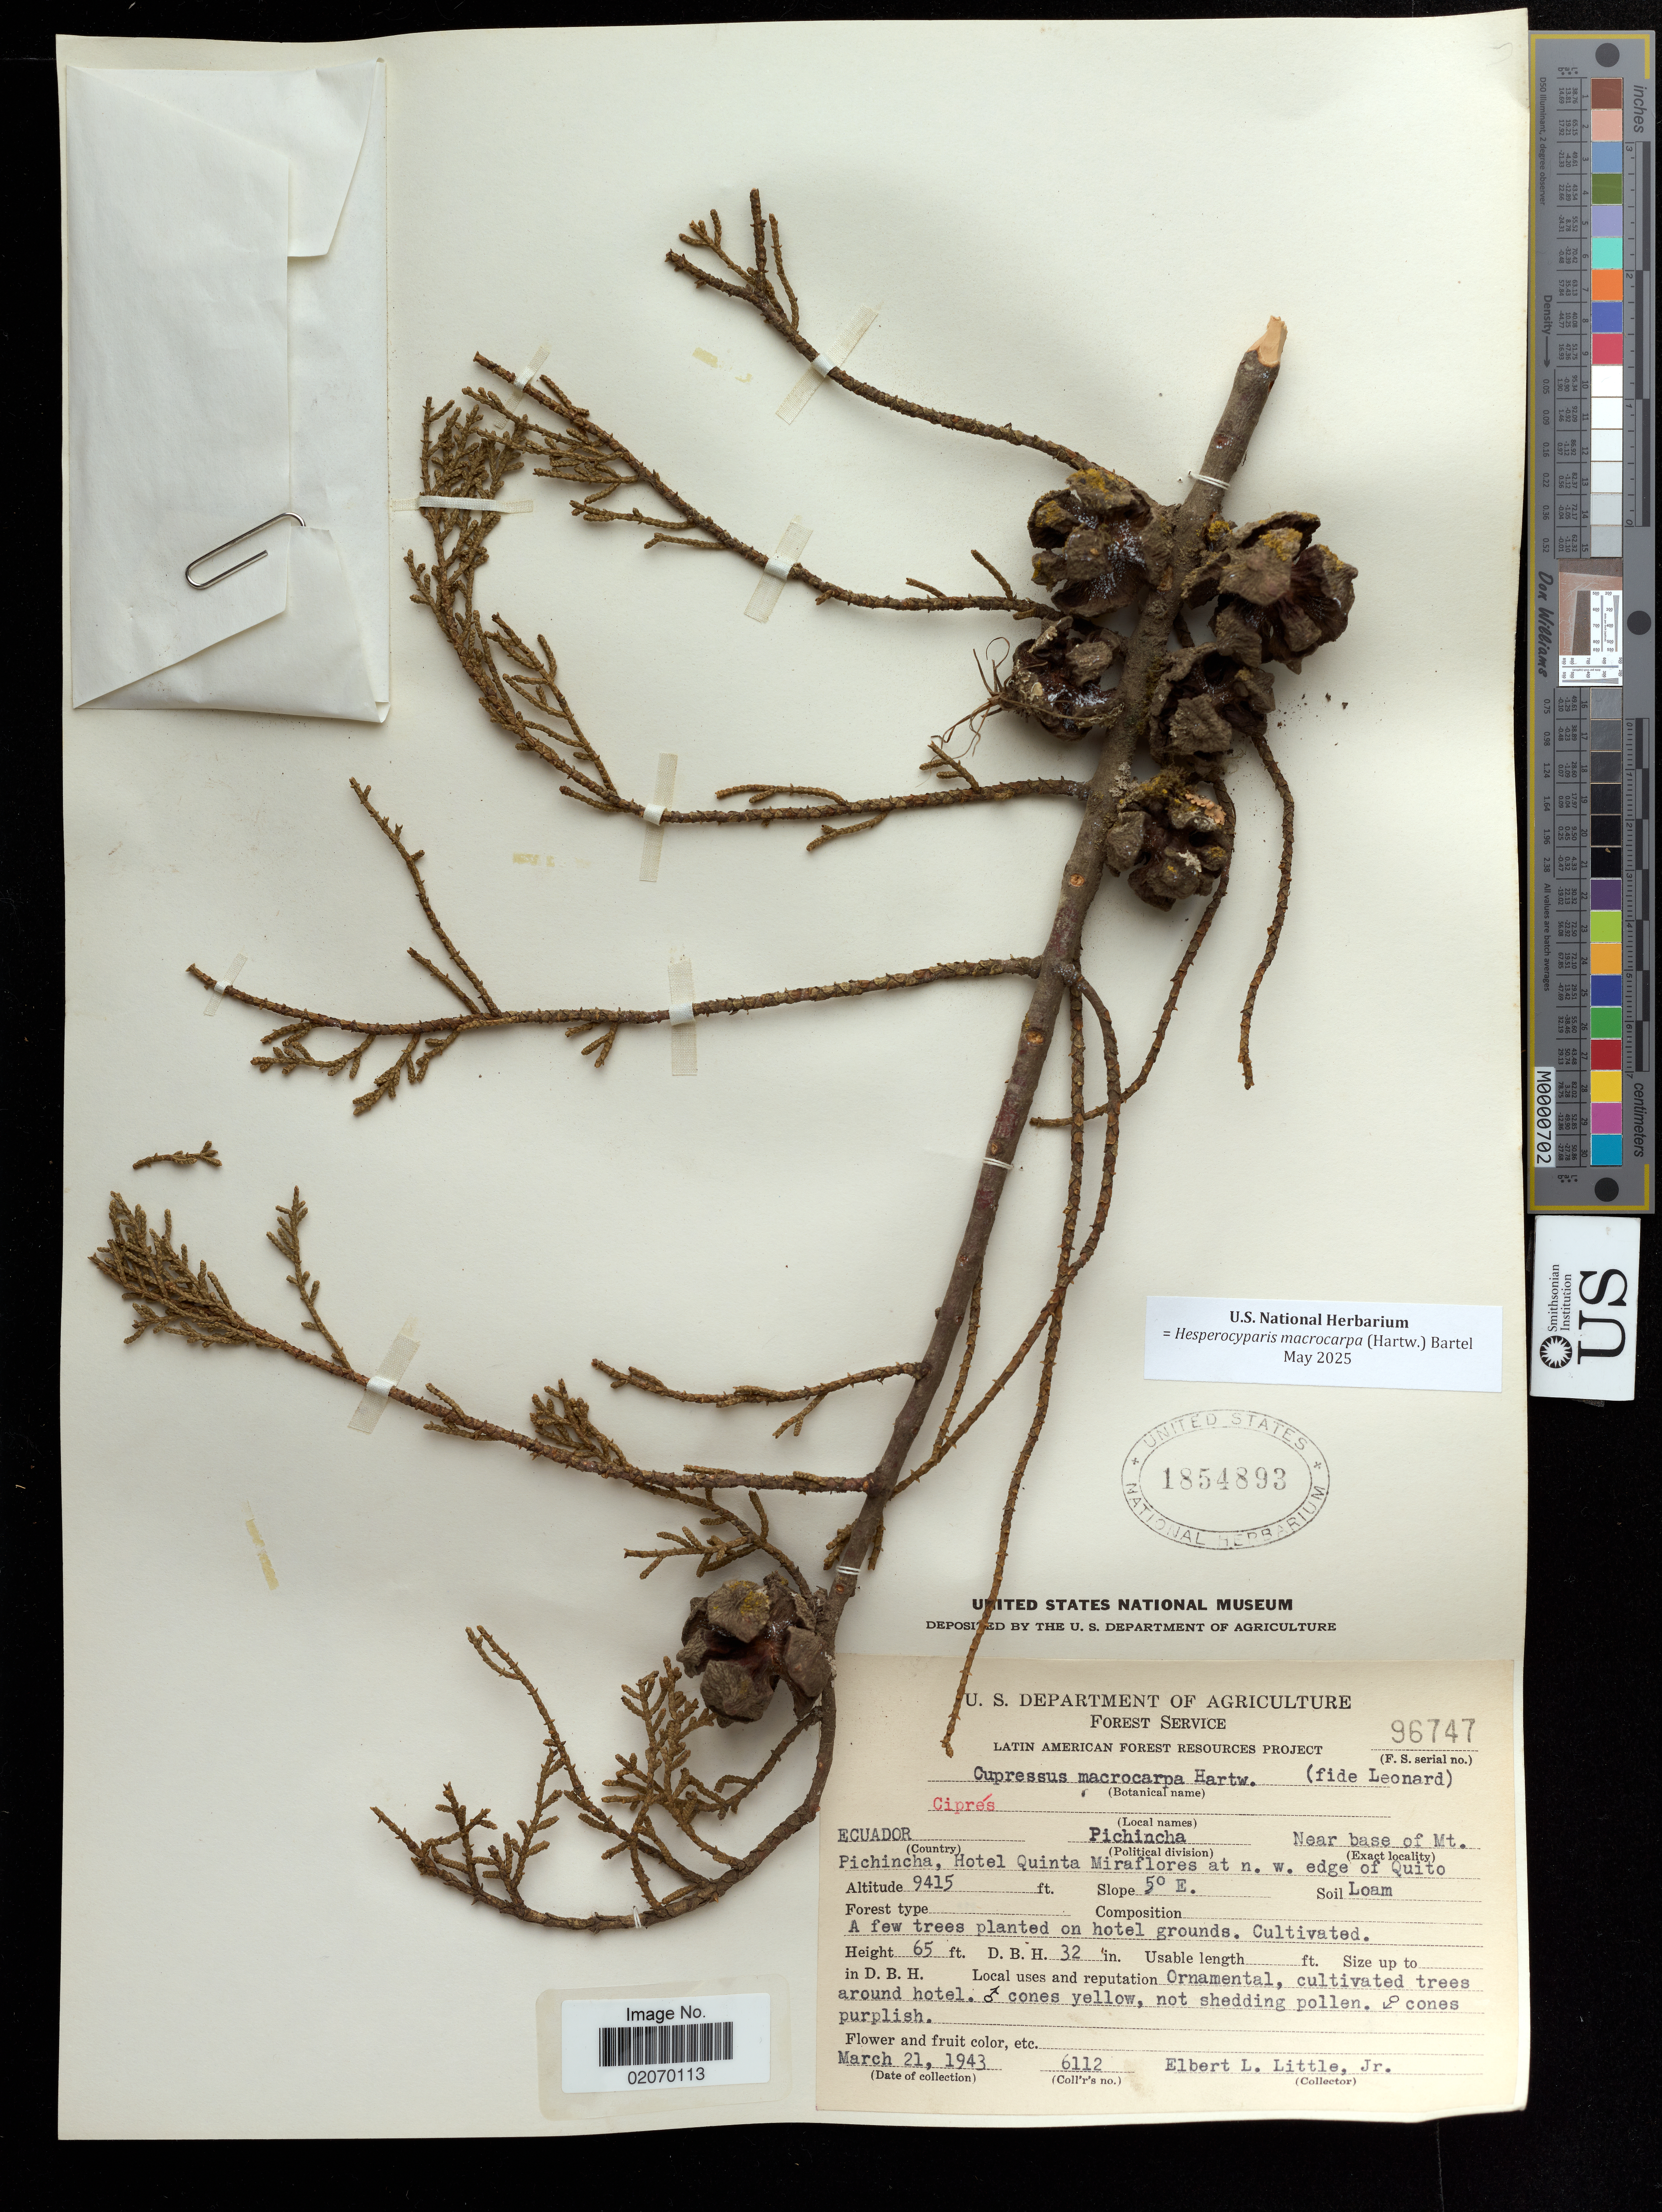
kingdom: Plantae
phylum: Tracheophyta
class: Pinopsida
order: Pinales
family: Cupressaceae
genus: Hesperocyparis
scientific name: Hesperocyparis macrocarpa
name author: (Hartw. ex Gordon) Bartel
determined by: (US) Smithsonian Institution - National Museum of Natural History - Department of Botany (UNITED STATES)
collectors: E. L. Little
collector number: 6112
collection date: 1943-03-21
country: Ecuador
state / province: Pichincha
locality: Near base of MT. Pichincha, Hotel Quinta Miraflores at n.w. edge of Quito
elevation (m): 2870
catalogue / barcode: US 1854893